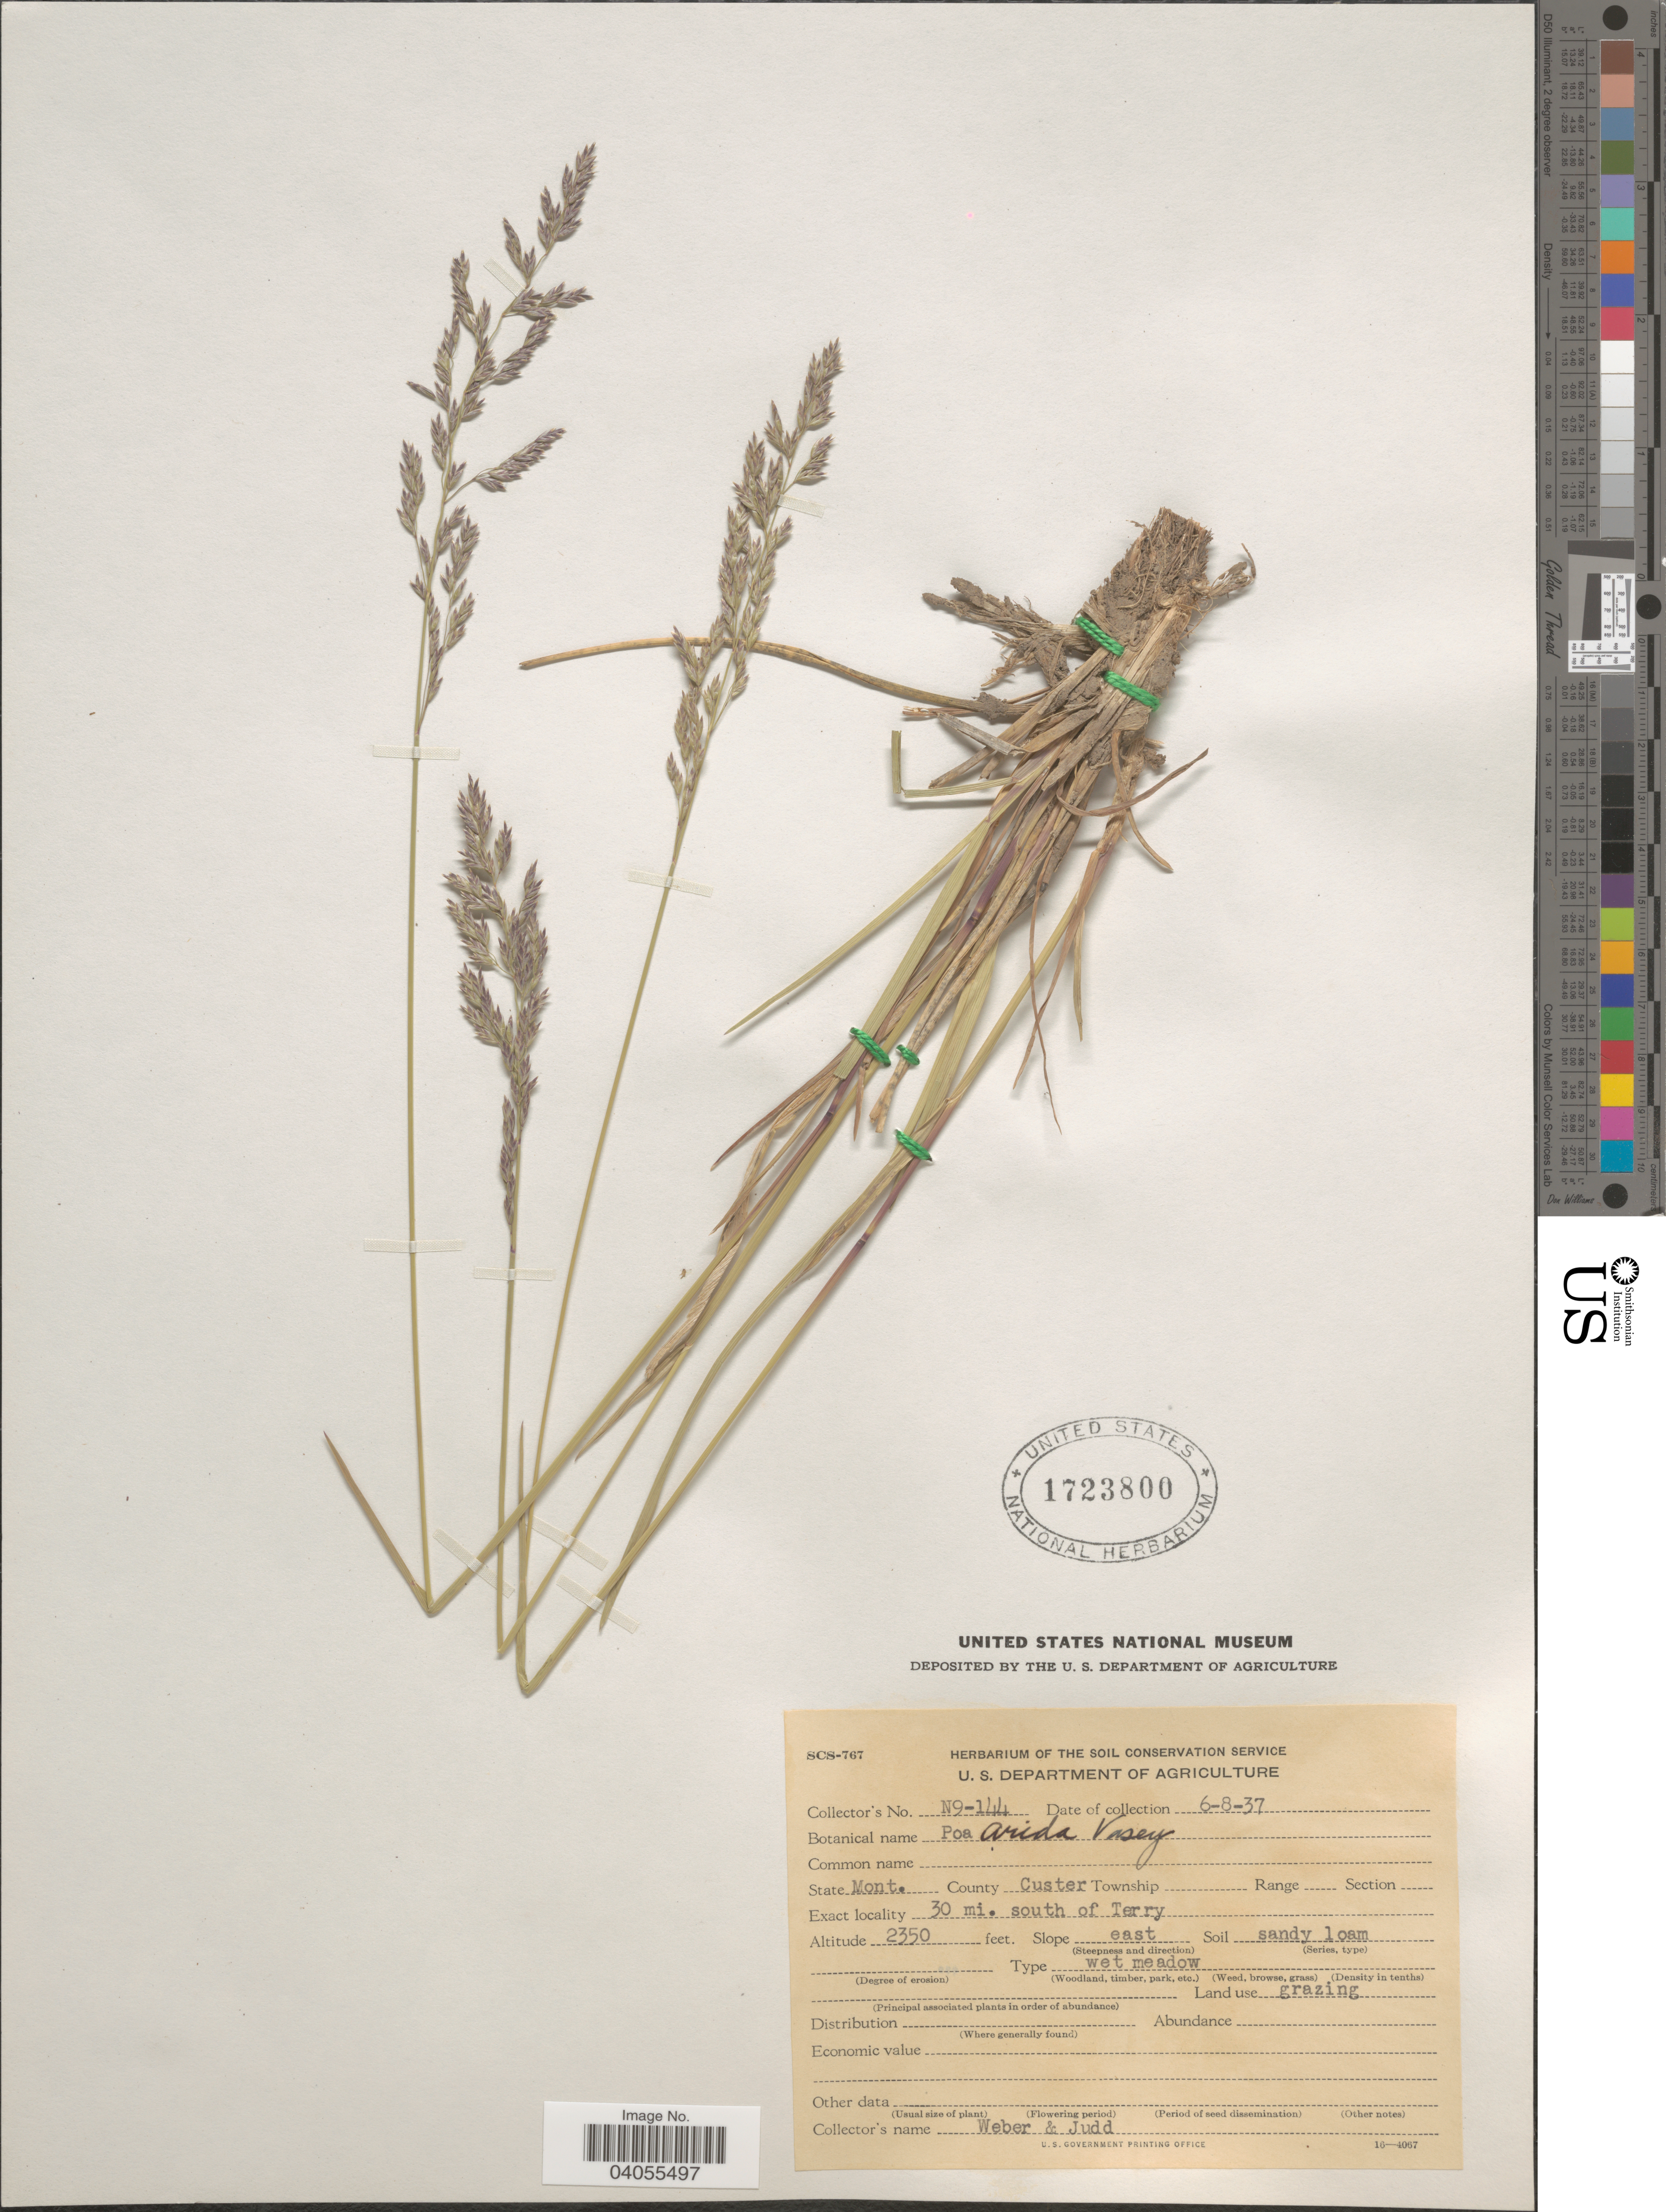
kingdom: Plantae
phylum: Tracheophyta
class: Liliopsida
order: Poales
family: Poaceae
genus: Poa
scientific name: Poa arida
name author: Vasey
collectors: -- Weber & Judd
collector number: N9-144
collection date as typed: Transcribed d/m/y: 8/6/37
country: United States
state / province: Montana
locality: County Custer. 30 mi. south of Terry. Slope east.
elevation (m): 716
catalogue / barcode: US 1723800